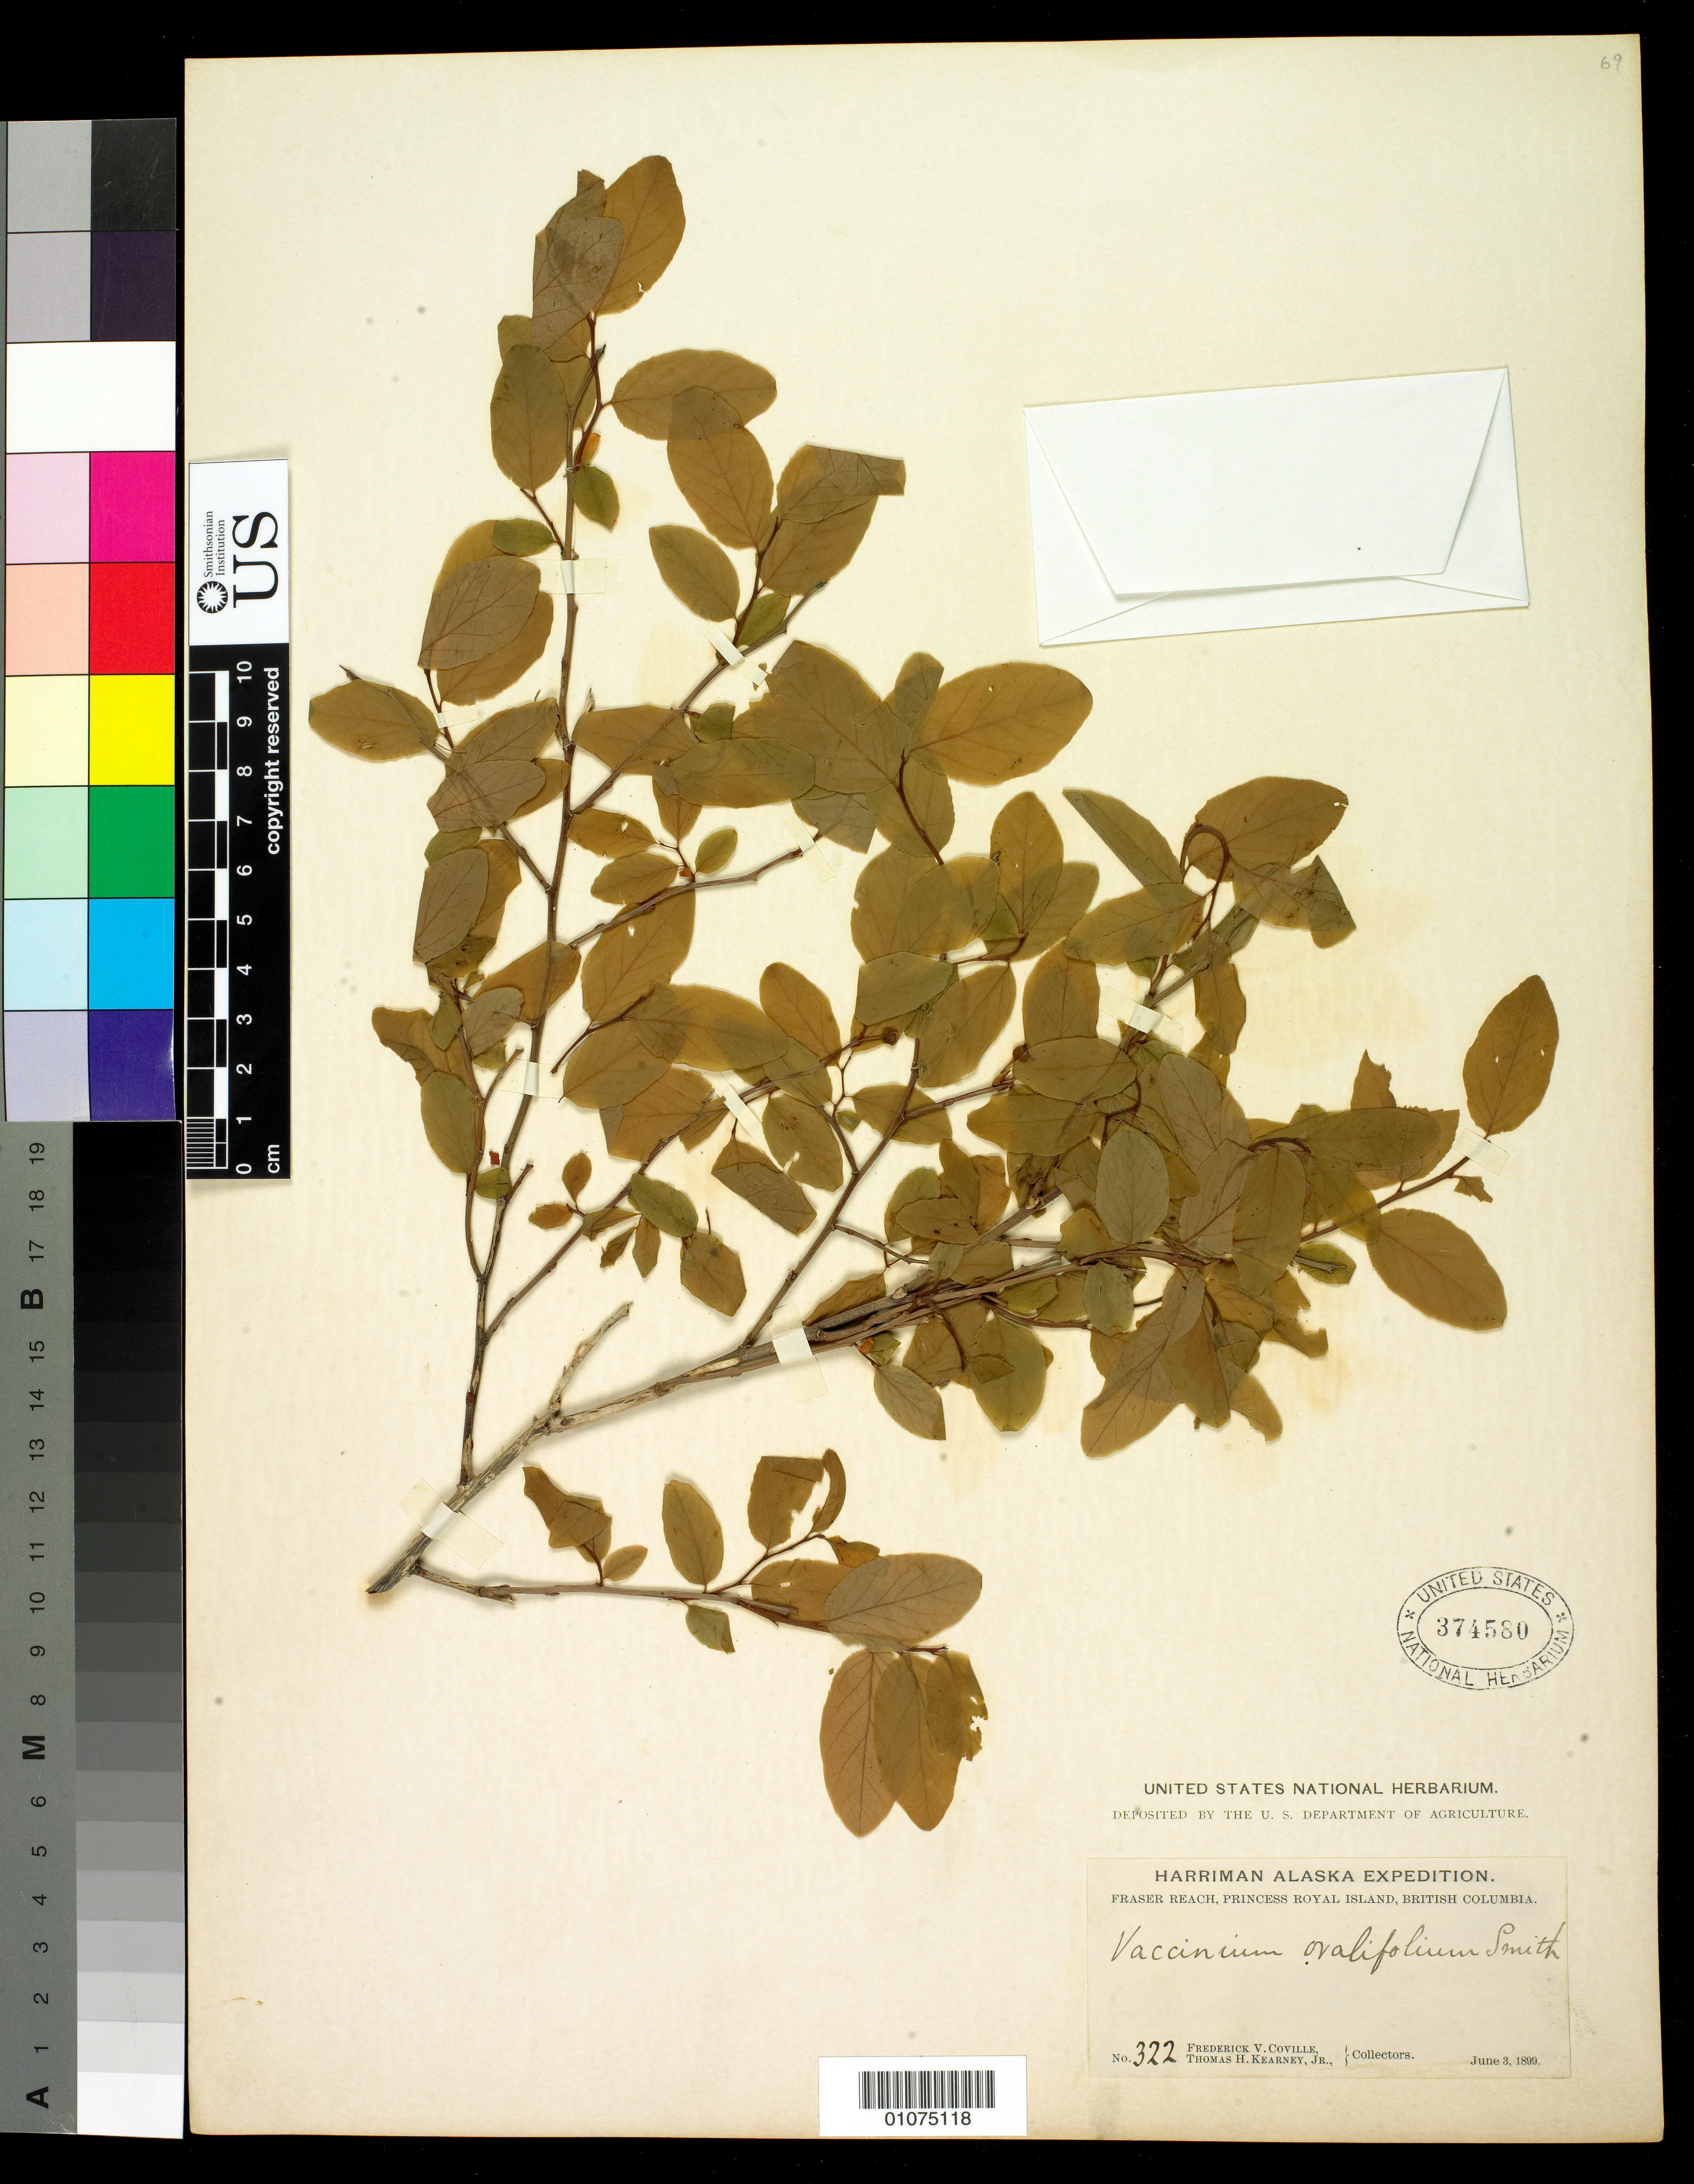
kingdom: Plantae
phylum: Tracheophyta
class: Magnoliopsida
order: Ericales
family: Ericaceae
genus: Vaccinium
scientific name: Vaccinium ovalifolium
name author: Sm.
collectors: F. V. Coville & T. H. Kearney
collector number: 322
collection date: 1899-06-03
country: Canada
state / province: British Columbia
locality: Fraser Reach, Princess royal Island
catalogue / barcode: US 374580